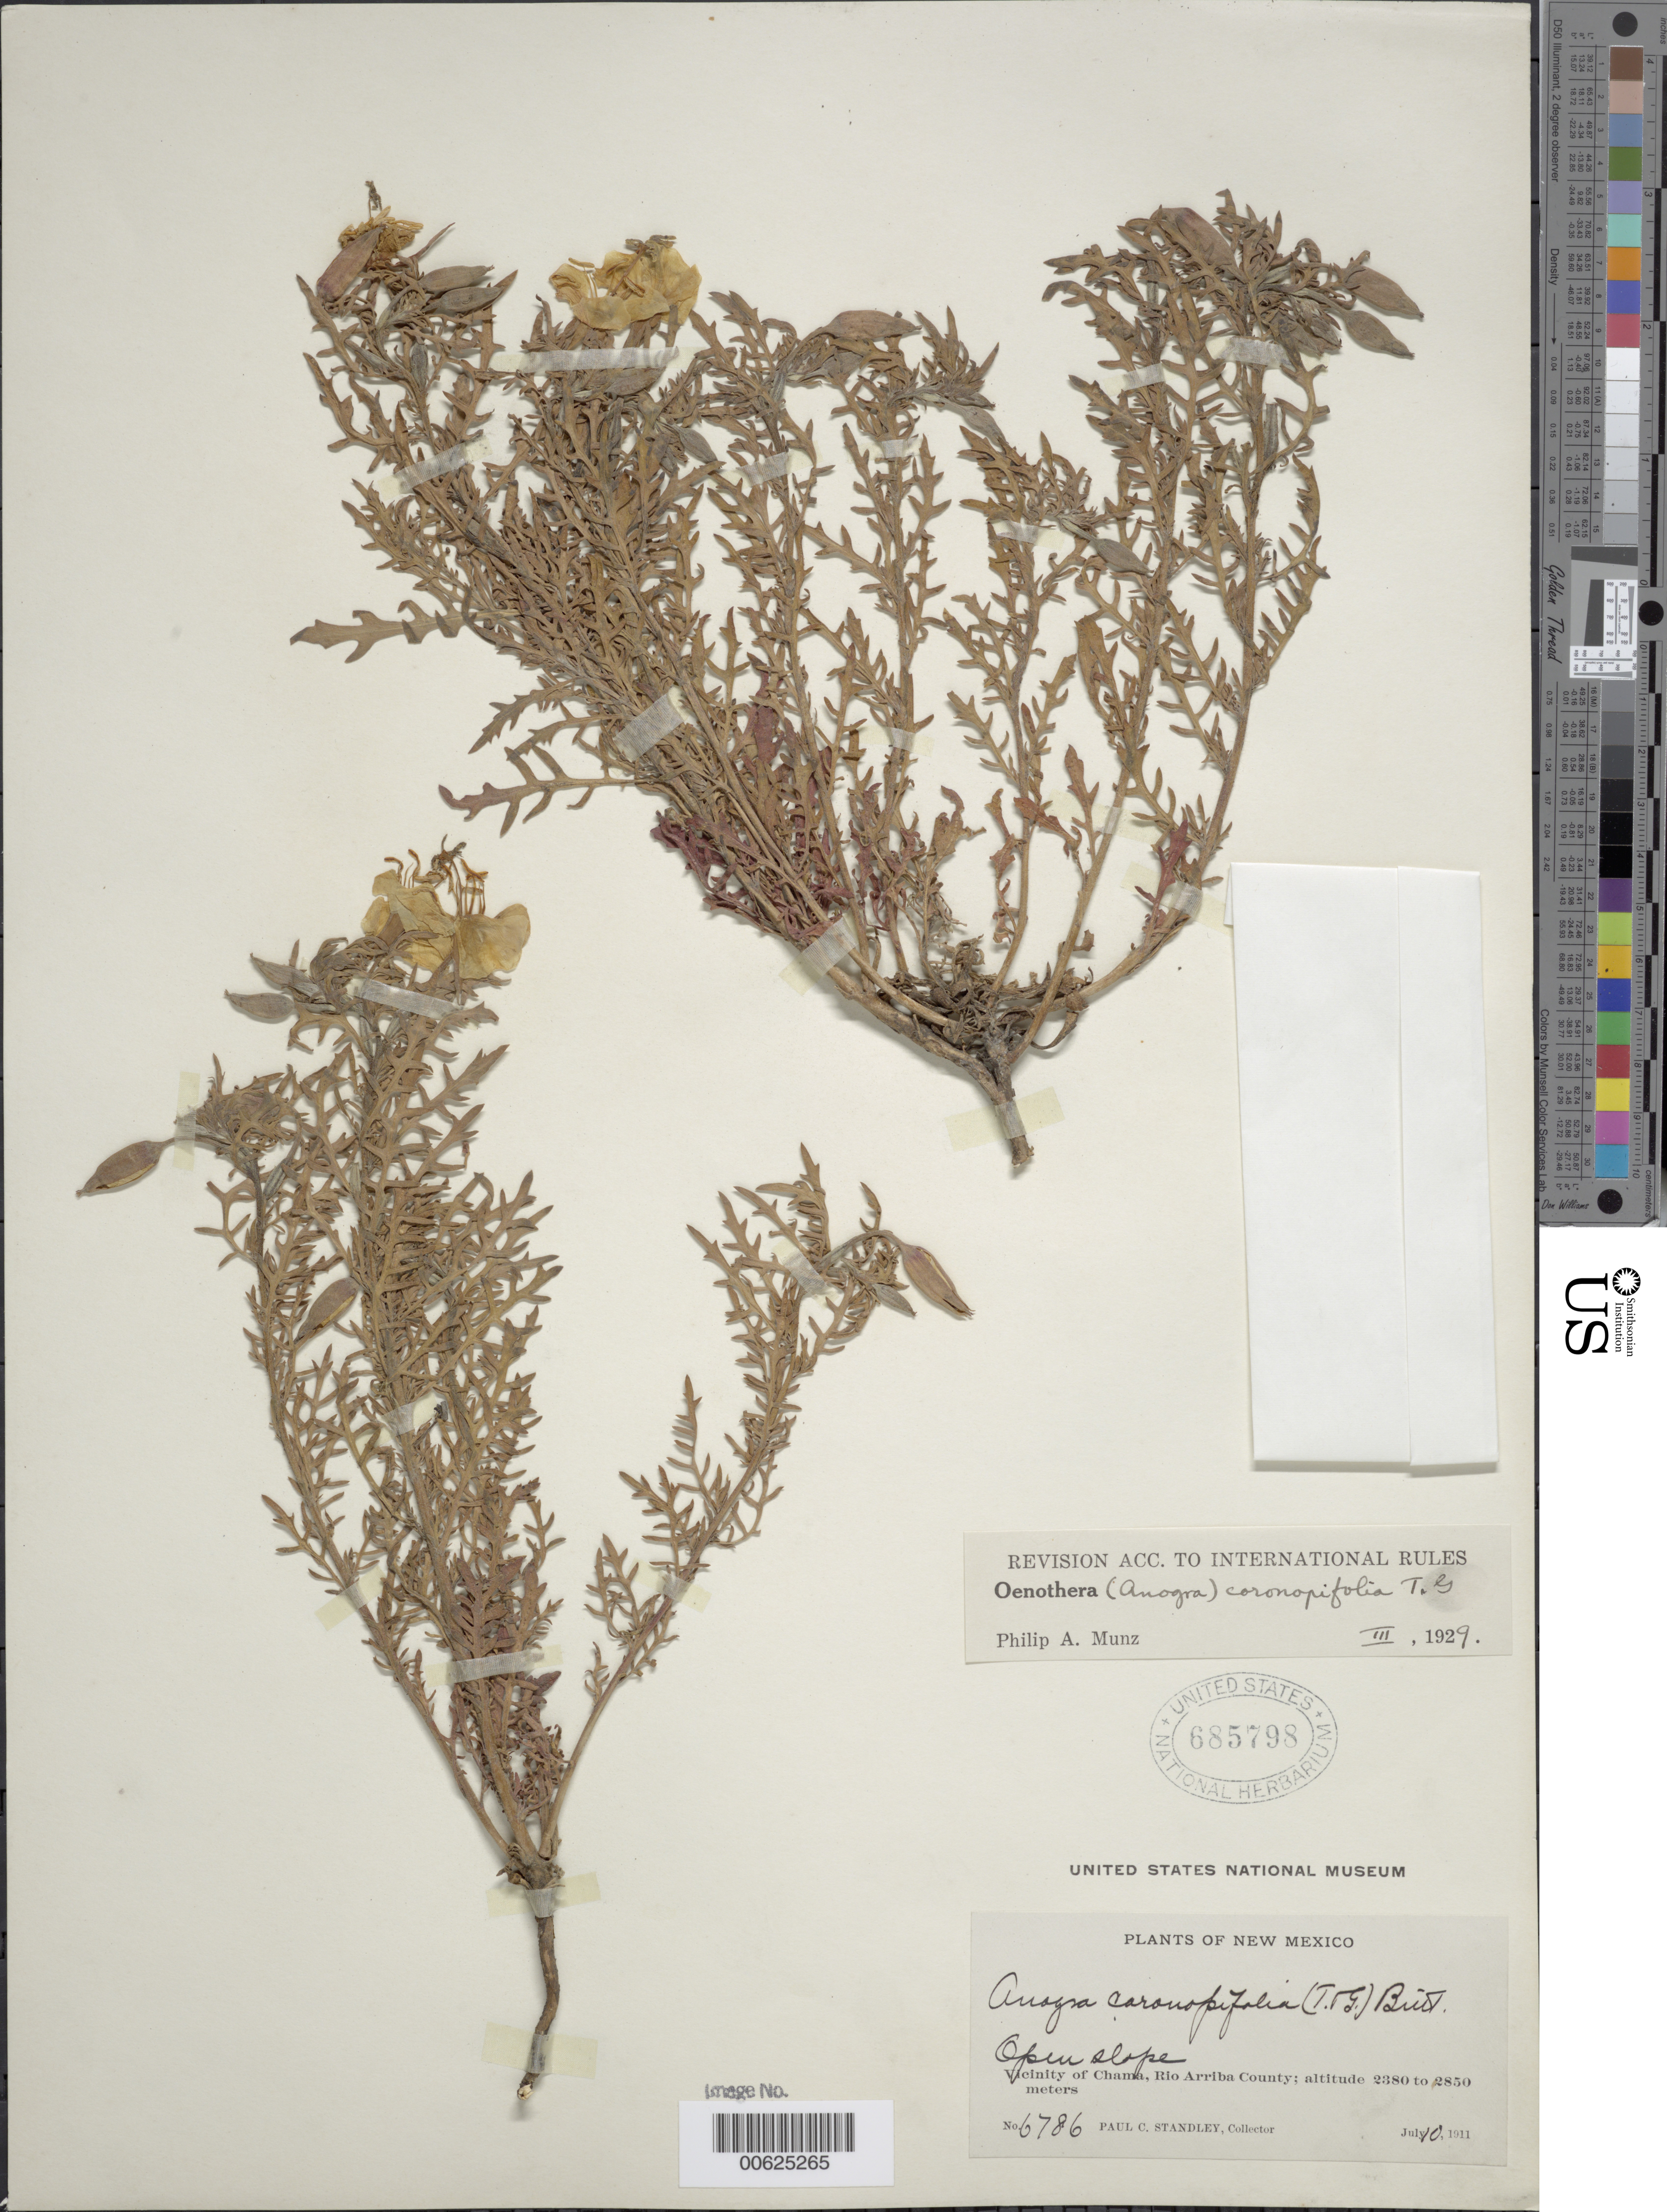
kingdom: Plantae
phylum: Tracheophyta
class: Magnoliopsida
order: Myrtales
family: Onagraceae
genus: Oenothera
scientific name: Oenothera coronopifolia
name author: Torr. & A. Gray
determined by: Munz, Philip A.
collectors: P. C. Standley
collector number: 6786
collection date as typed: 10 Jul 1911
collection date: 1911-07-10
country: United States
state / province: New Mexico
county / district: Rio Arriba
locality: Chama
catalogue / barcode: US 685798